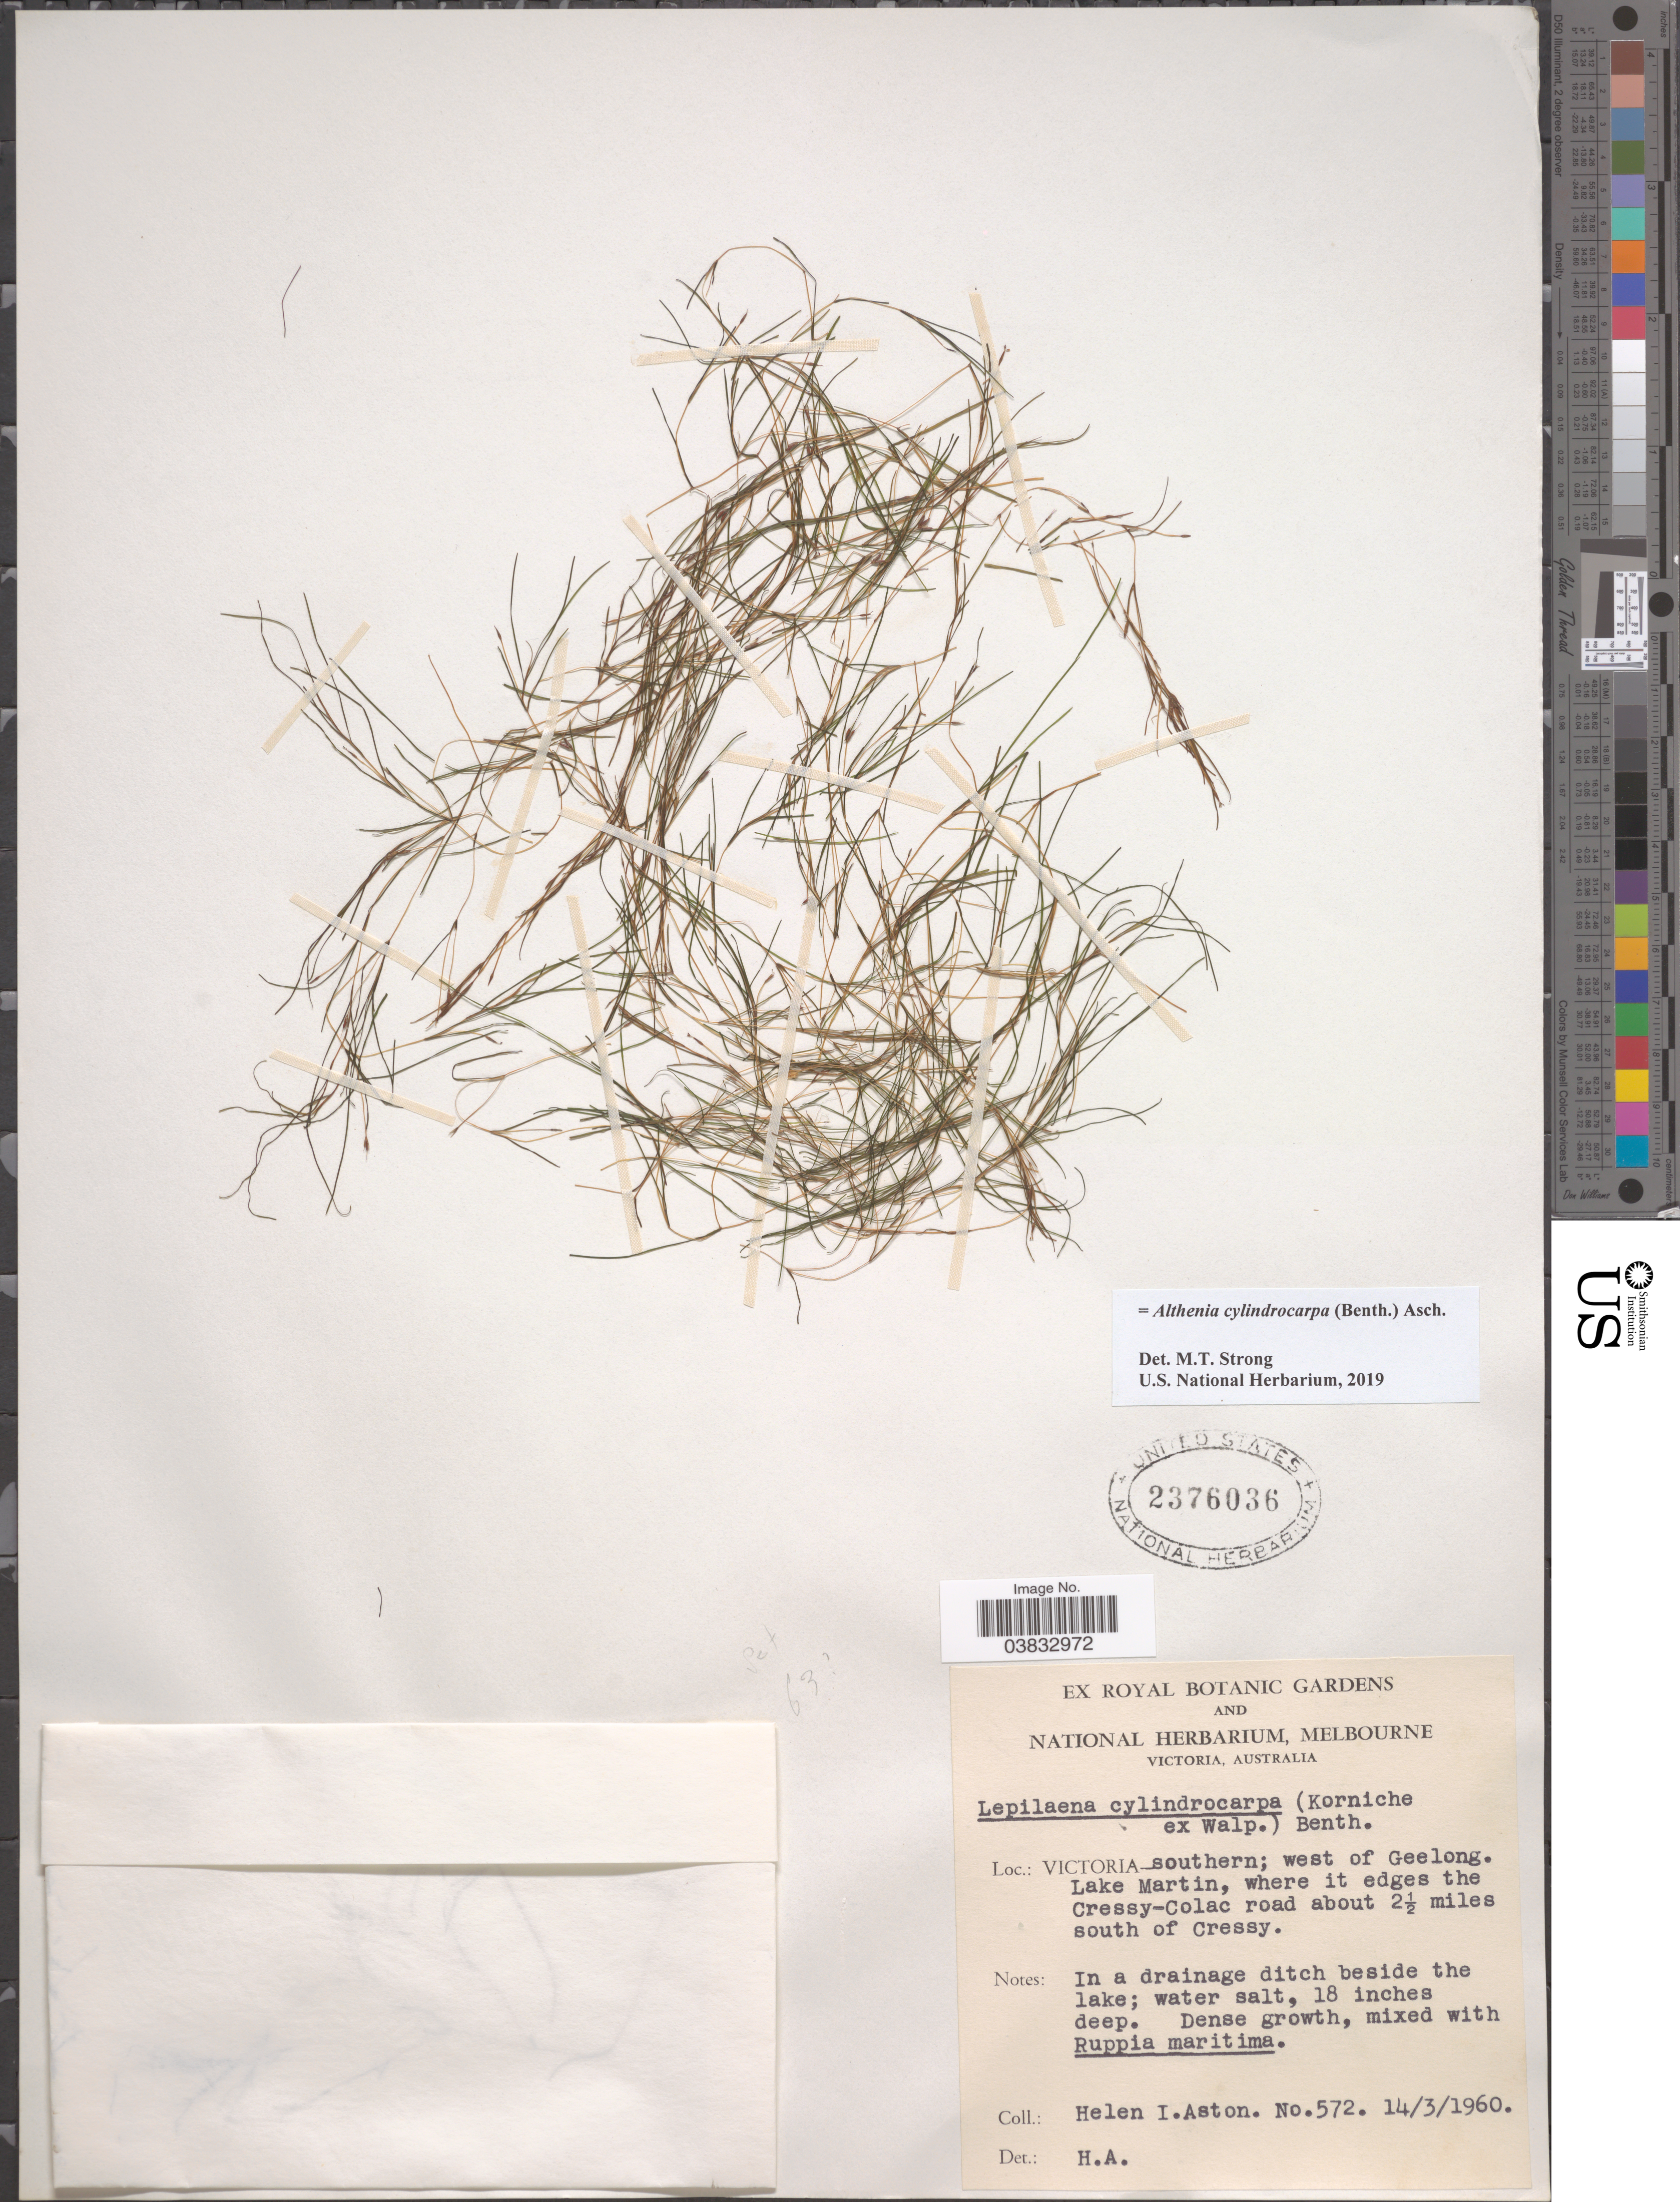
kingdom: Plantae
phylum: Tracheophyta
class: Liliopsida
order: Alismatales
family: Potamogetonaceae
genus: Althenia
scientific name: Althenia cylindrocarpa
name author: (Benth.) Asch.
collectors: H. I. Aston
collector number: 572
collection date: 1960-03-14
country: Australia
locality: Victoria_ southern; west of Geelong. Lake Martin, where it edges the Cressy-Colac road about 2½ miles south of Cressy.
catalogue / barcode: US 2376036